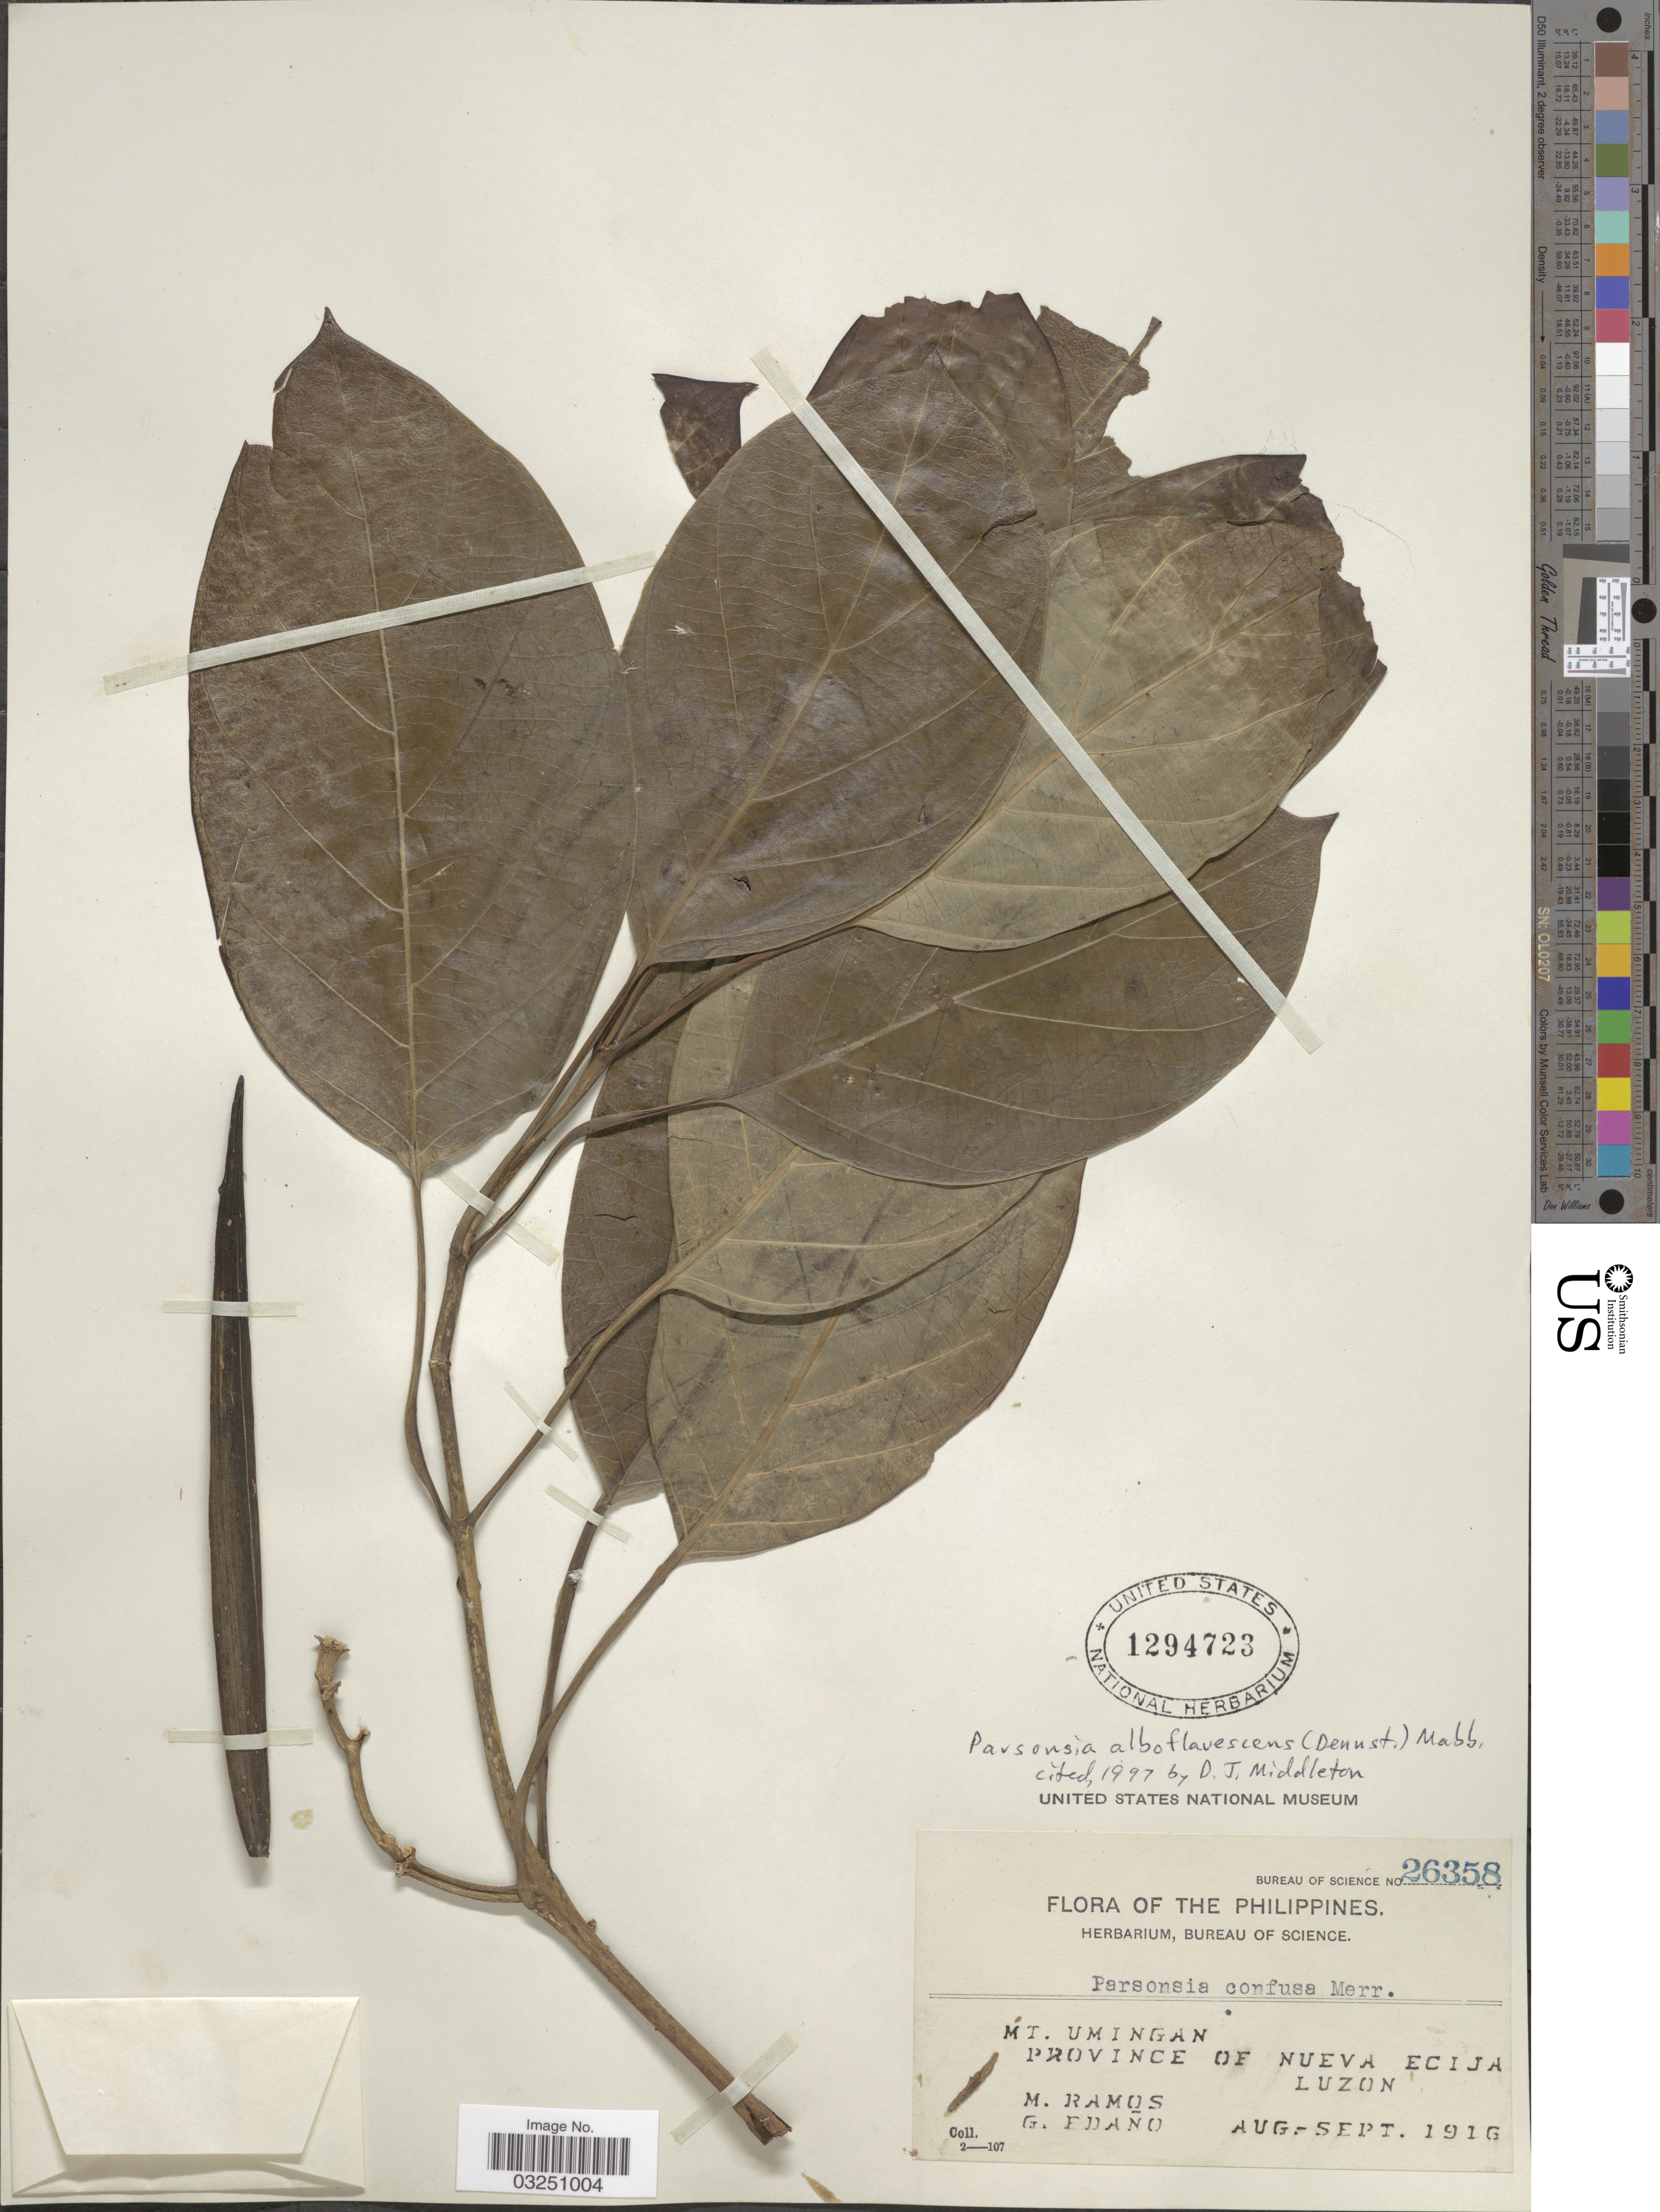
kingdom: Plantae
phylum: Tracheophyta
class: Magnoliopsida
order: Gentianales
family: Apocynaceae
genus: Parsonsia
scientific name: Parsonsia alboflavescens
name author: (Dennst.) Mabberley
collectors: M. Ramos & G. Edaño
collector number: Bureau of Science 26358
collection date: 1916-08/1916-09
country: Philippines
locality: Mt. Umingan, Province of Nueva Ecija, Luzon.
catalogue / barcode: US 1294723